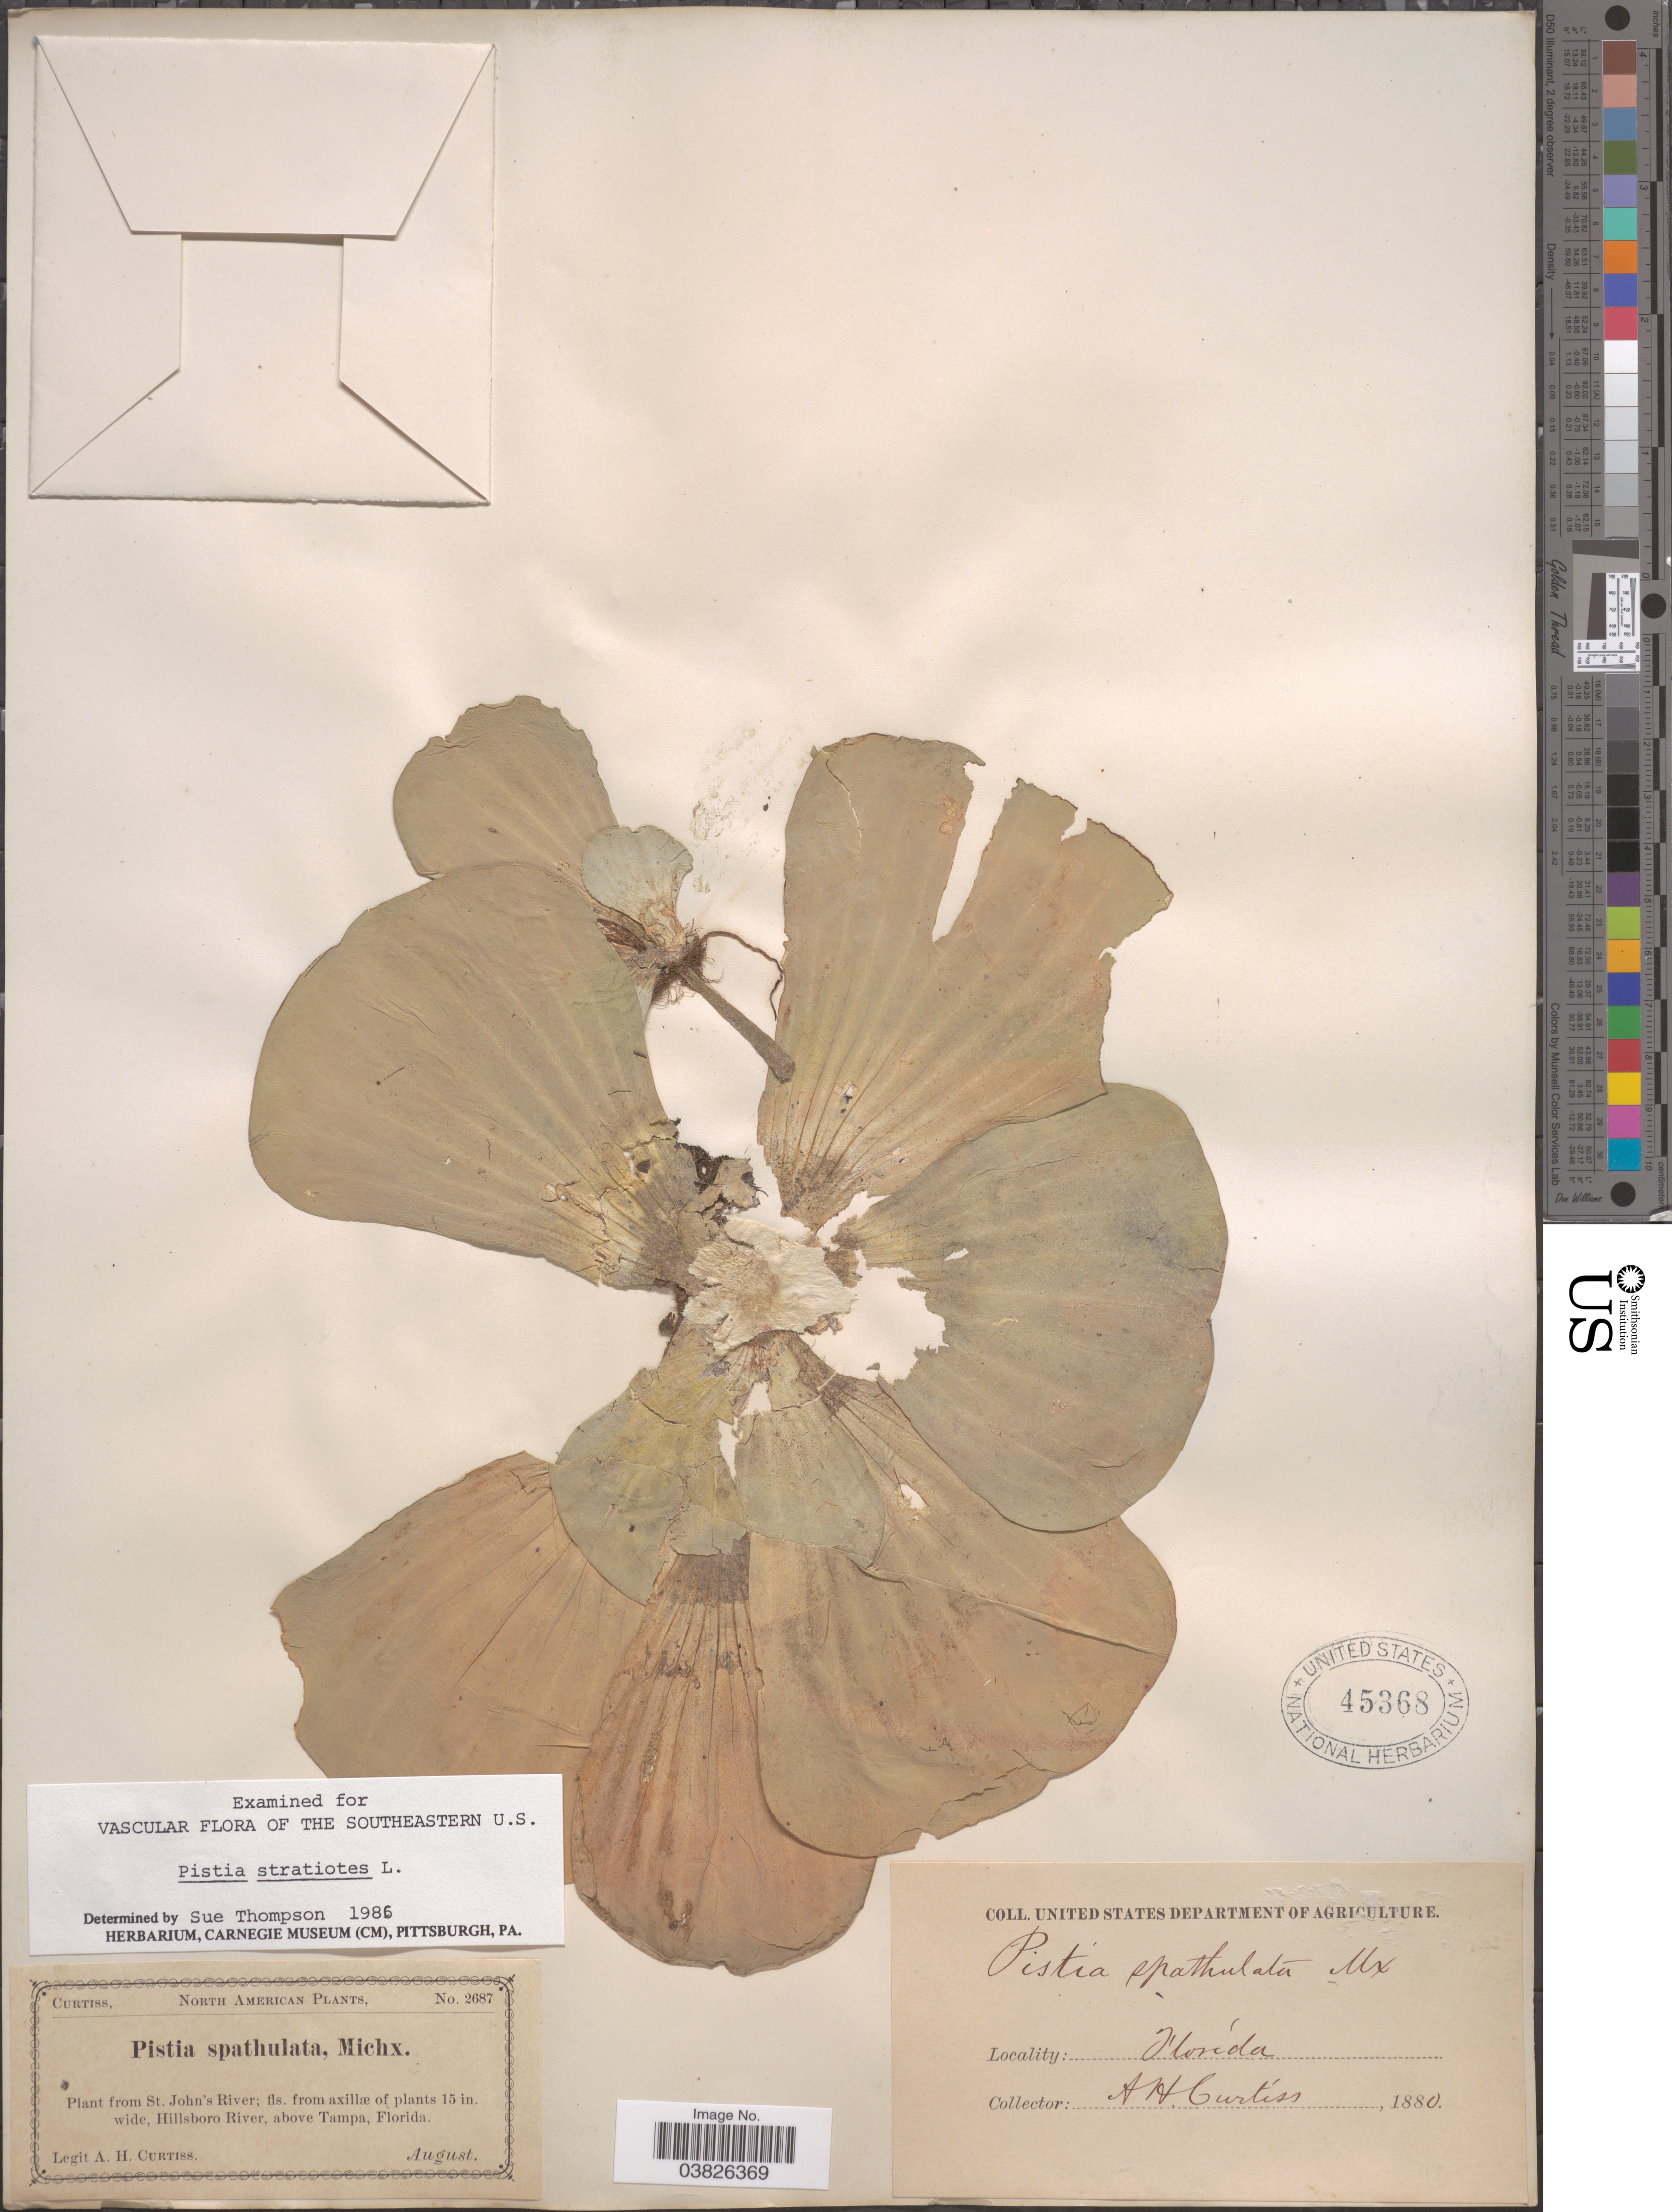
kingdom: Plantae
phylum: Tracheophyta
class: Liliopsida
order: Alismatales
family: Araceae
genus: Pistia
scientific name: Pistia stratiotes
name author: L.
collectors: A. H. Curtiss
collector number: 2687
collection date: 1880-08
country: United States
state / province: Florida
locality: St. John's River; Hillsboro River, above Tampa.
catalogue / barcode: US 45368